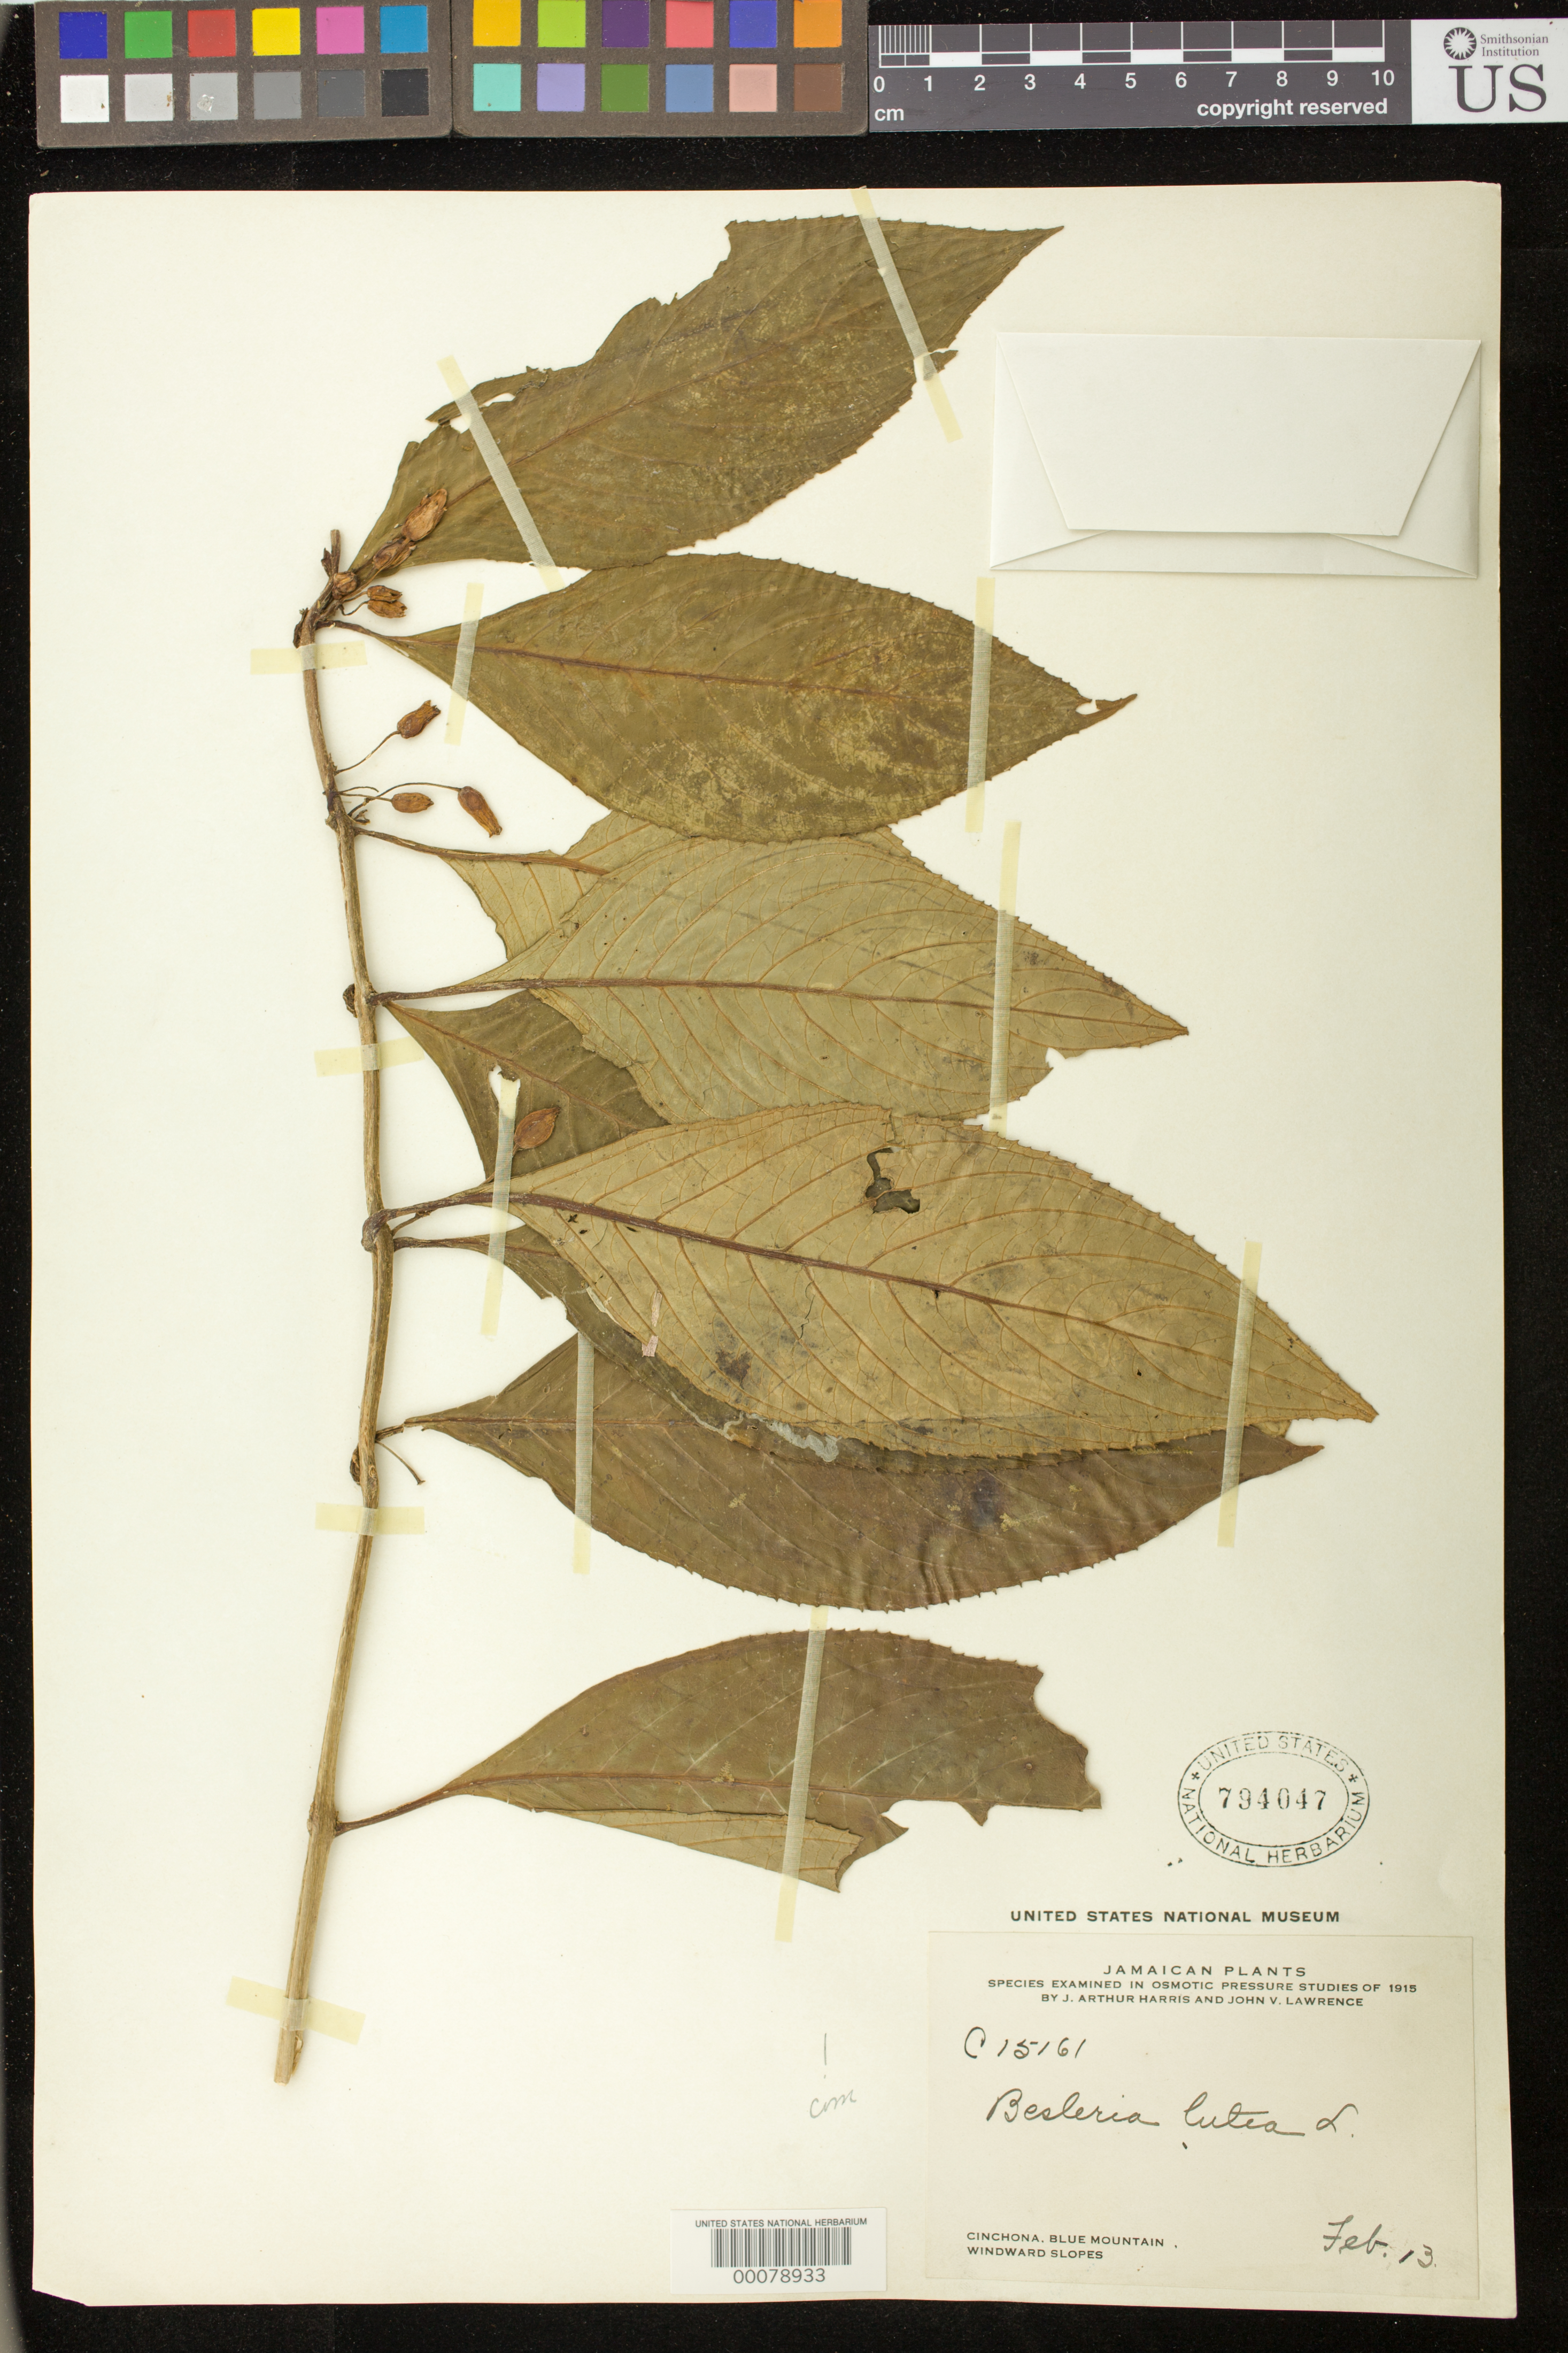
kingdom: Plantae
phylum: Tracheophyta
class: Magnoliopsida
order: Lamiales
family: Gesneriaceae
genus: Besleria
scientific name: Besleria lutea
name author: L.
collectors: J. A. Harris & J. Lawrence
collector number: C 15161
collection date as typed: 13 Feb 1915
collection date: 1915-02-13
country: Jamaica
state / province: Saint Andrew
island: Jamaica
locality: Cinchona, Blue Mountain, windward slopes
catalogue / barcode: US 794047